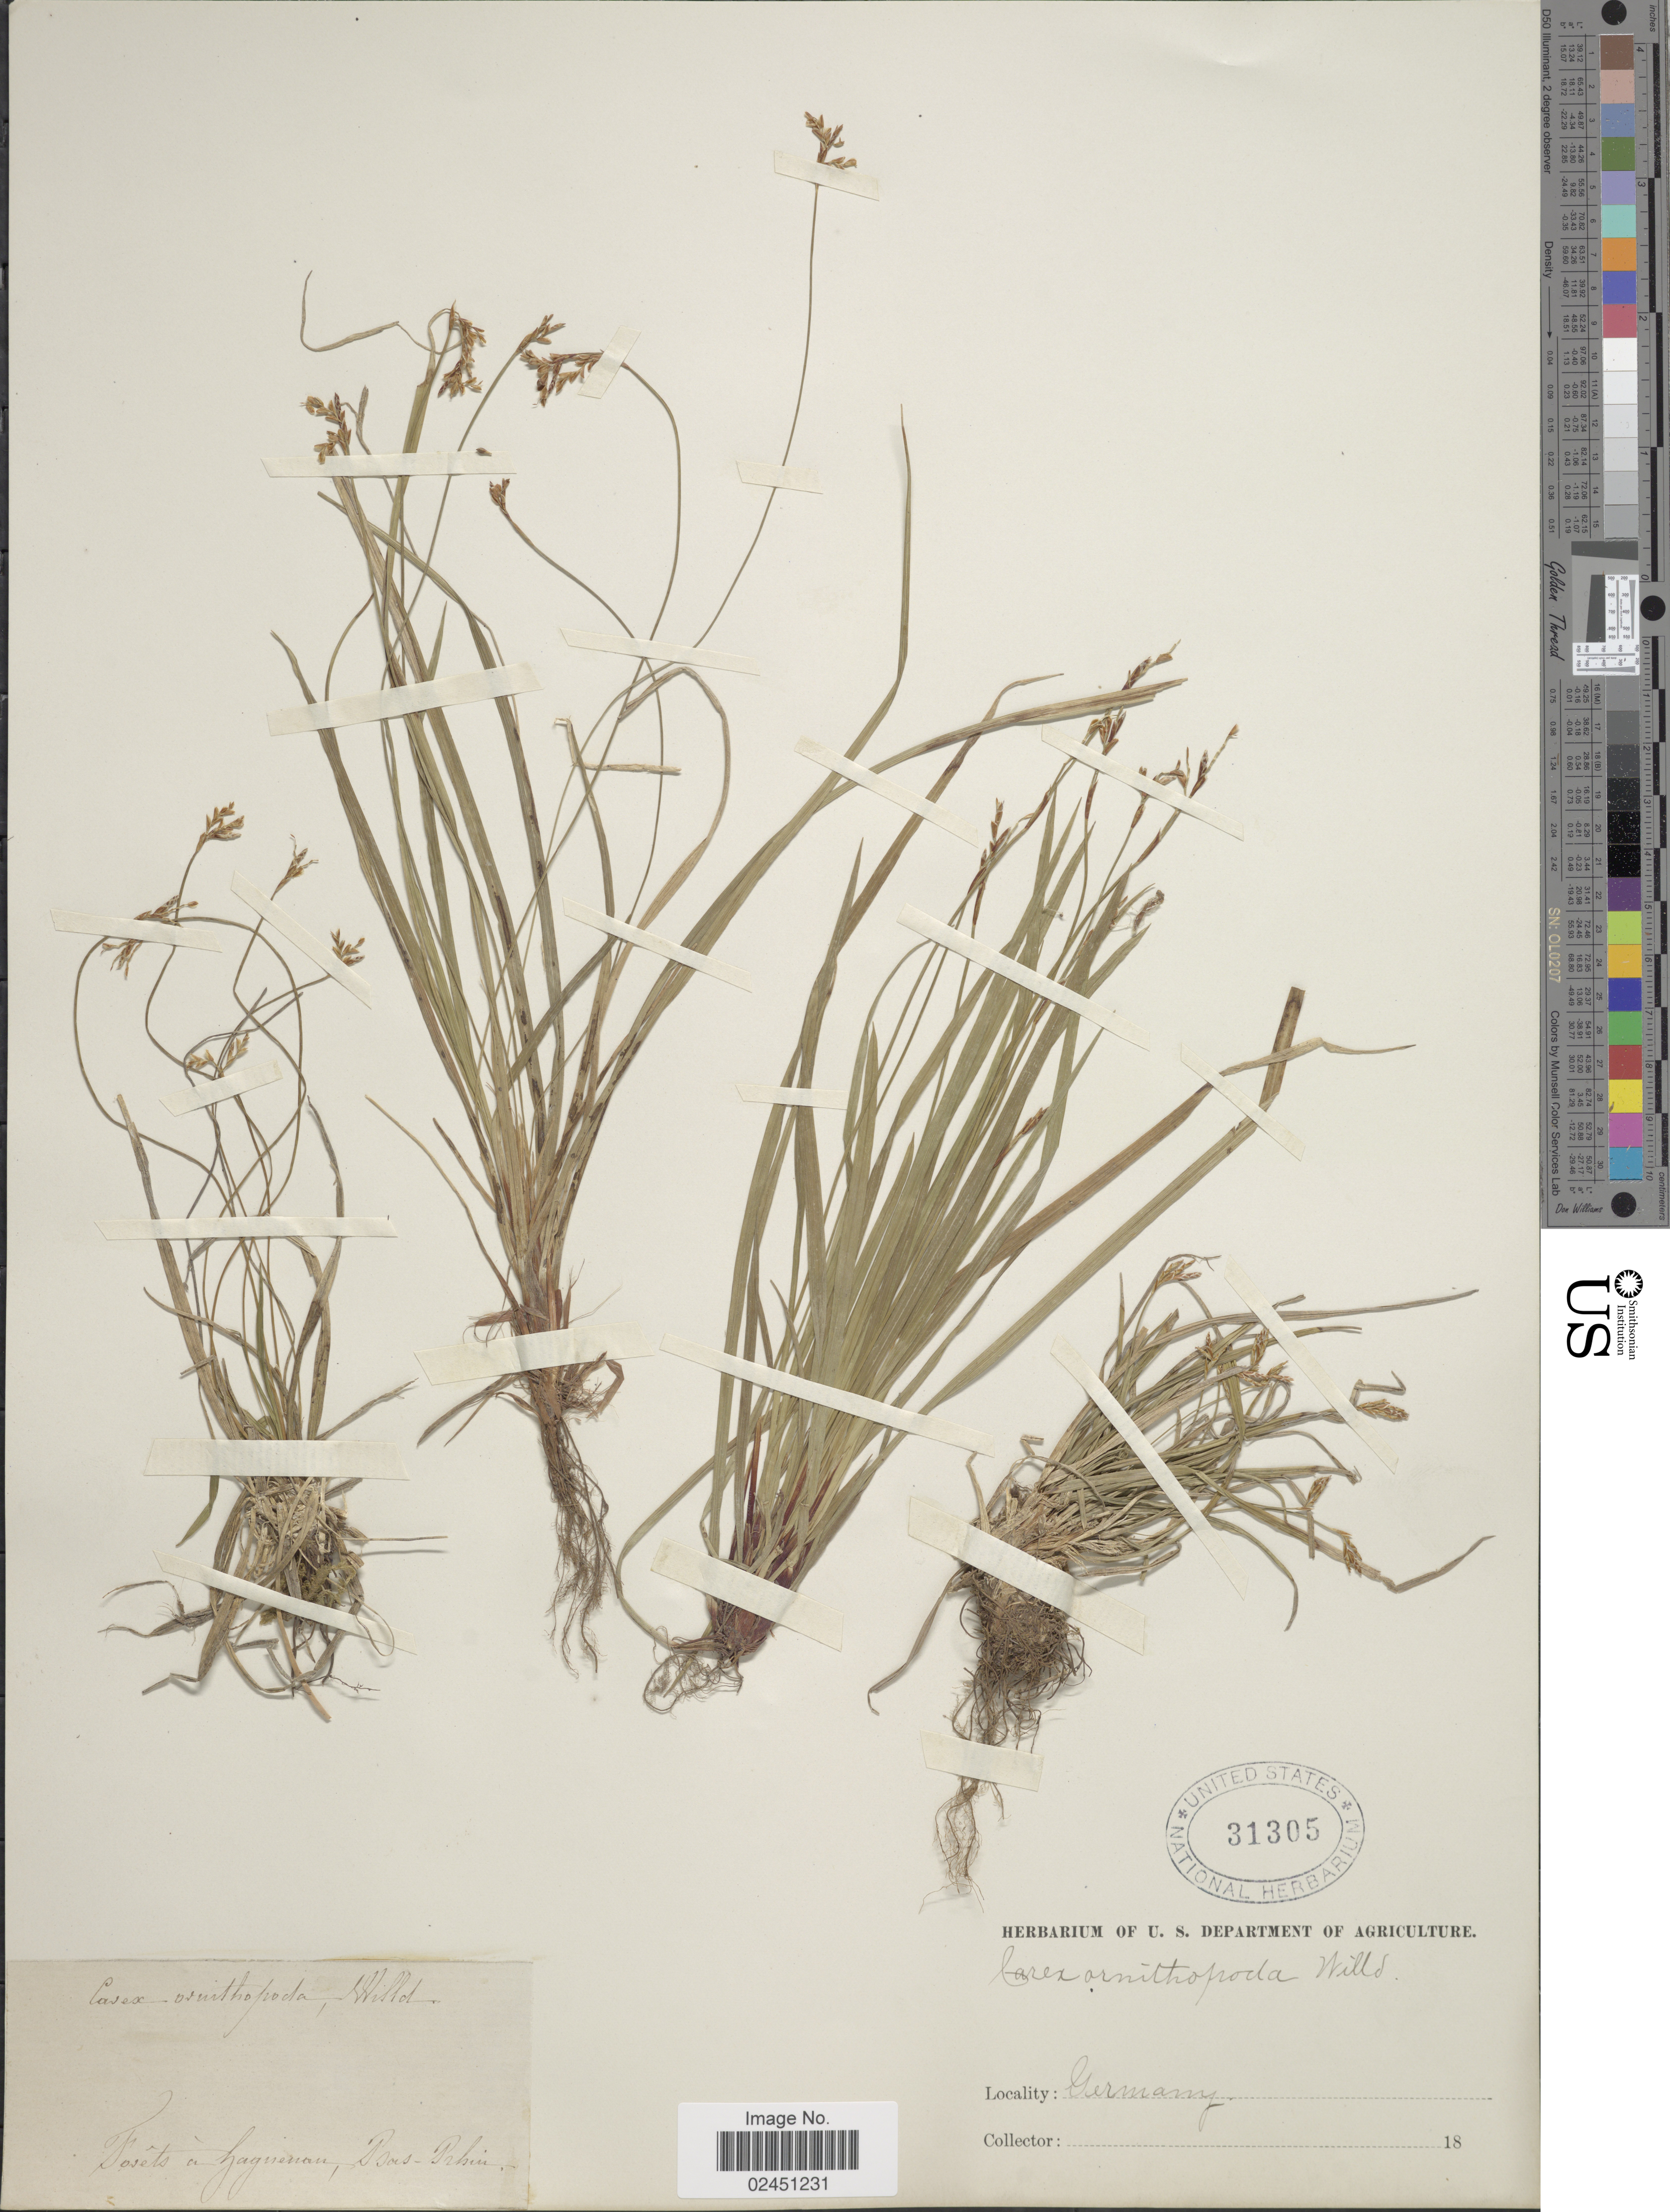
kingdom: Plantae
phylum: Tracheophyta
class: Liliopsida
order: Poales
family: Cyperaceae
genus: Carex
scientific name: Carex ornithopoda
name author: Willd.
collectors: Facchini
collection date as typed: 18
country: Germany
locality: Forets a Gaguenau, Bas-Rhin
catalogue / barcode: US 31305